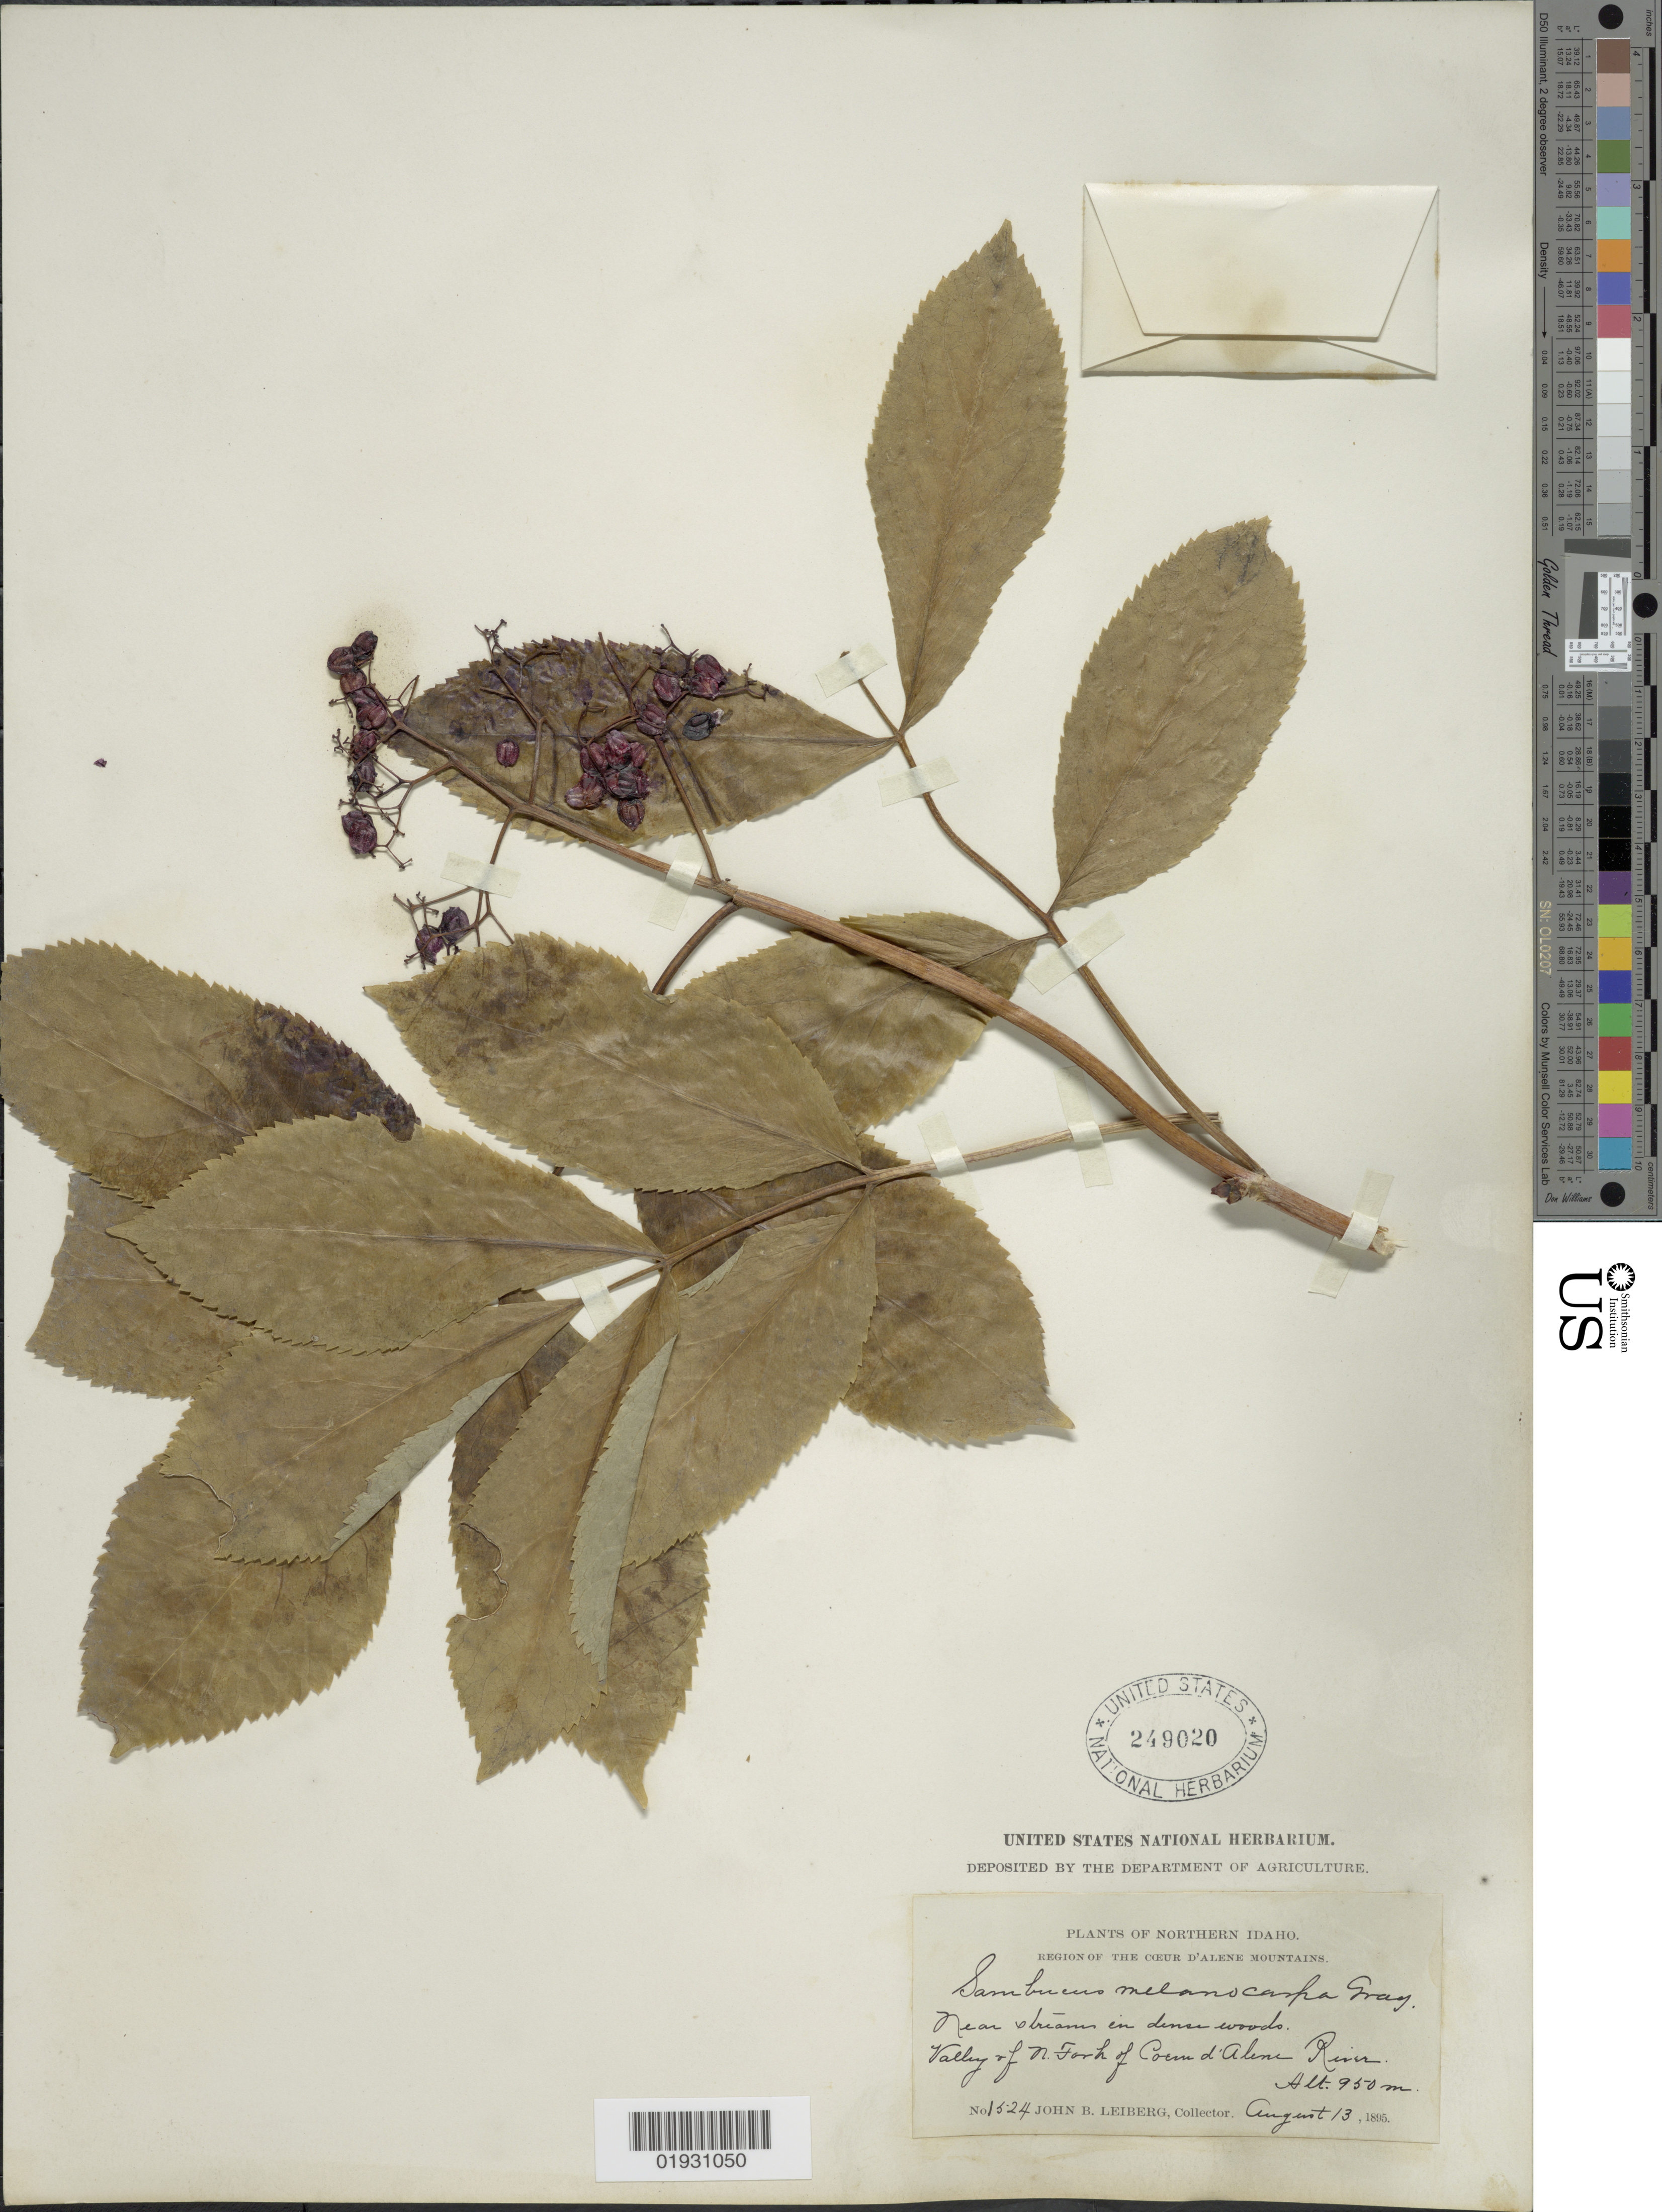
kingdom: Plantae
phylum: Tracheophyta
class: Magnoliopsida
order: Dipsacales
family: Viburnaceae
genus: Sambucus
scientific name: Sambucus melanocarpa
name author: A. Gray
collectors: J. B. Leiberg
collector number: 1524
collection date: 1895-08-13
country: United States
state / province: Idaho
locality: Northern Idaho. Region of the Cœur d'Alene Mountains Valley of N. Fork of Coem d'Alene River.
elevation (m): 950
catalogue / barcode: US 249020